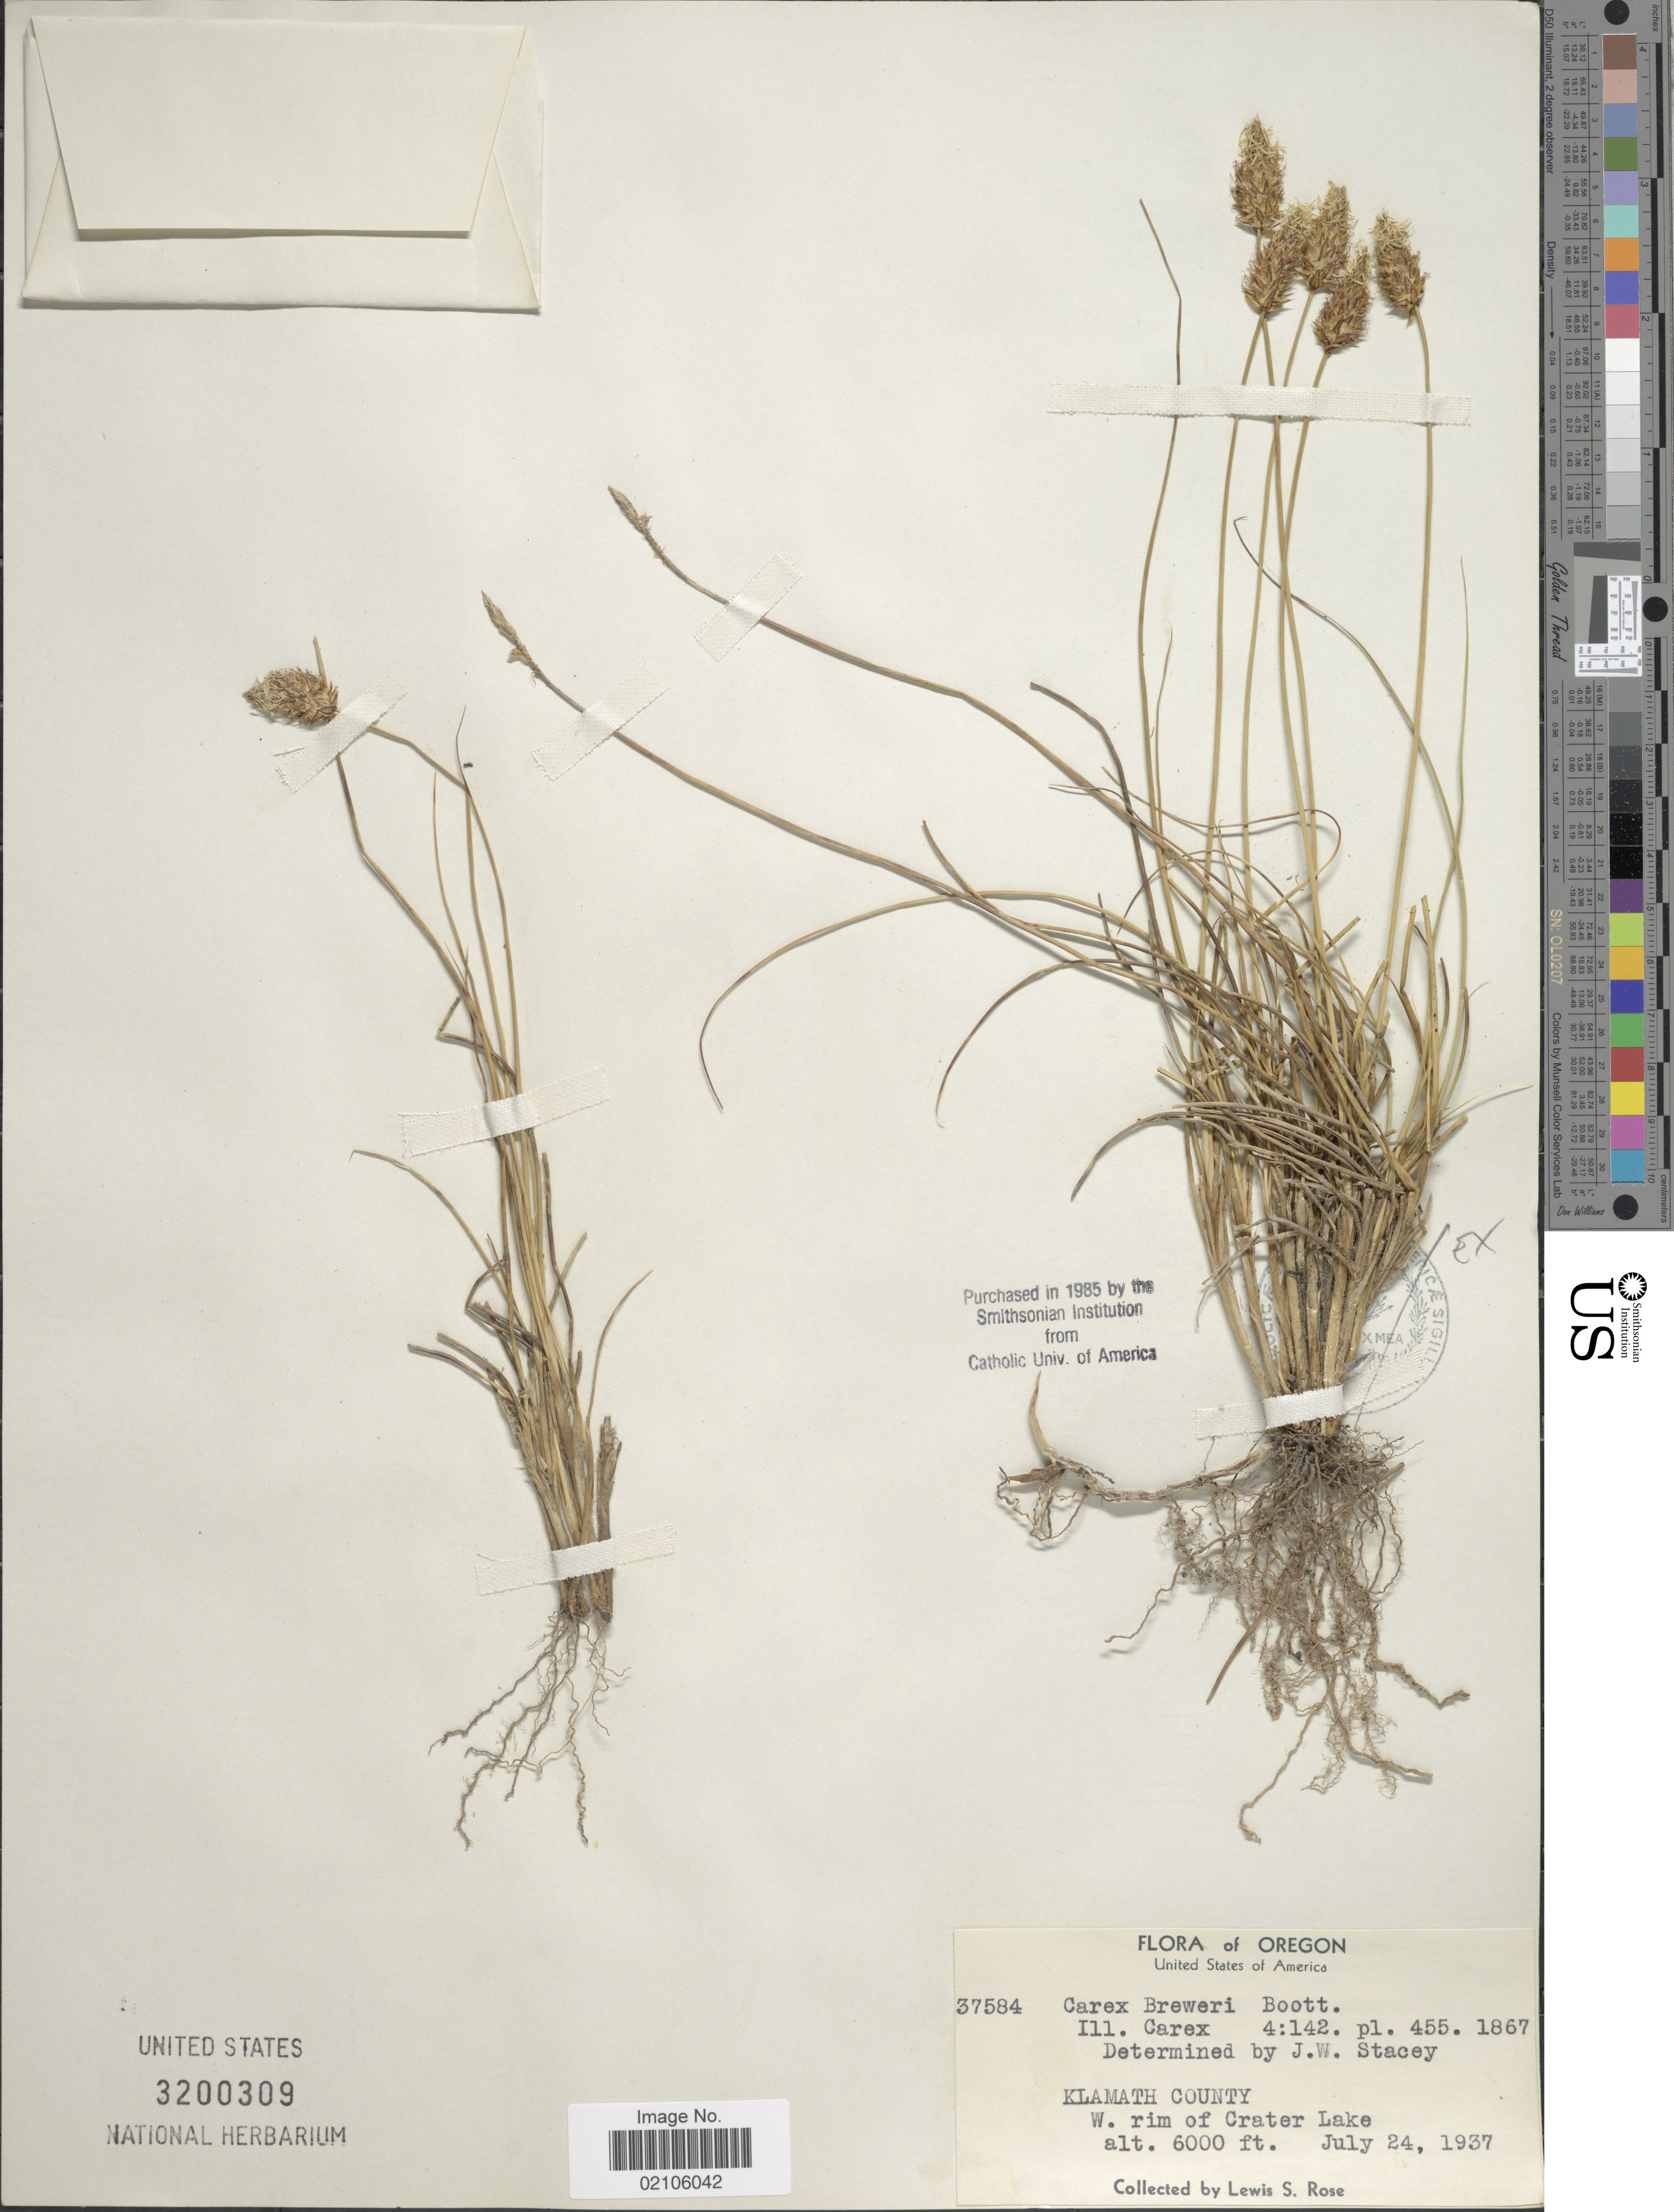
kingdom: Plantae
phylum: Tracheophyta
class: Liliopsida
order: Poales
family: Cyperaceae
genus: Carex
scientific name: Carex breweri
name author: Boott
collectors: L. S. Rose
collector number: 37584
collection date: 1937-07-24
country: United States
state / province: Oregon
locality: Klamath County, W. rim of Crater Lake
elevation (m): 1829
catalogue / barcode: US 3200309